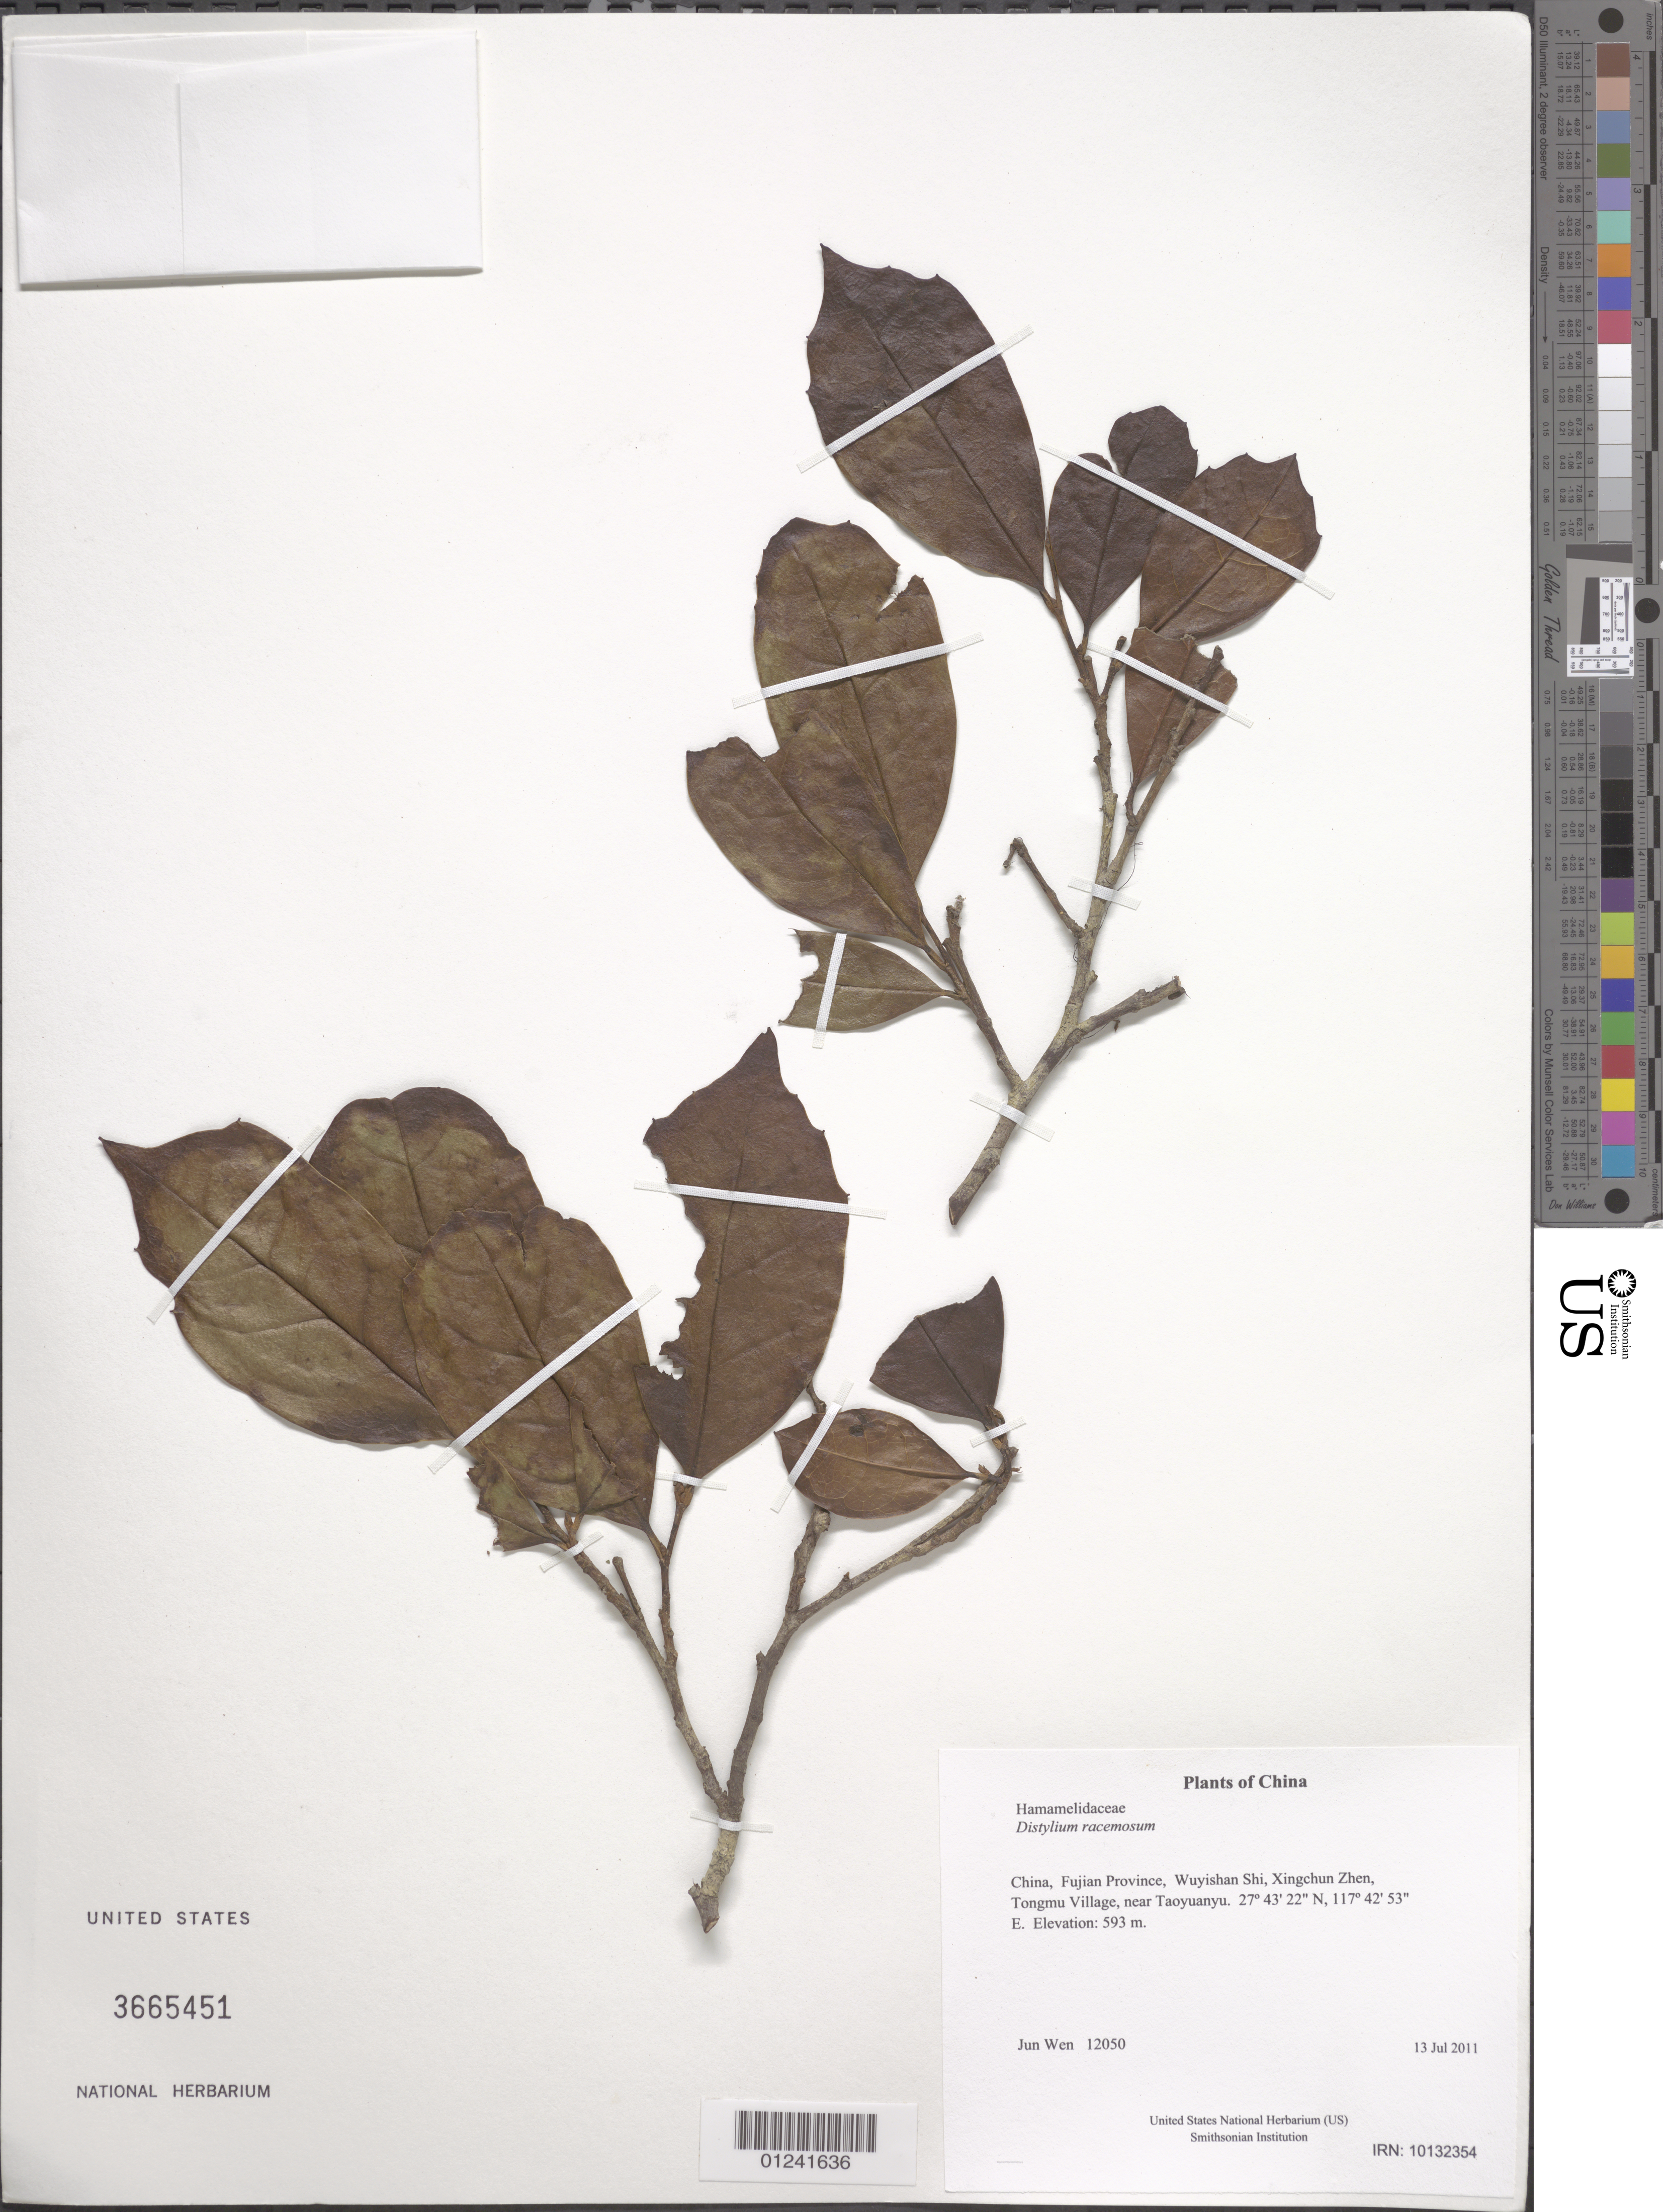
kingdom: Plantae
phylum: Tracheophyta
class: Magnoliopsida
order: Saxifragales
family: Hamamelidaceae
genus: Distylium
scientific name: Distylium racemosum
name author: Siebold & Zucc.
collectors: J. Wen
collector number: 12050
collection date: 2011-07-13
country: China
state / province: Fujian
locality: Wuyishan Shi, Xingchun Zhen, Tongmu Village, near Taoyuanyu.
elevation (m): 593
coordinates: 27 43 22.2 N, 117 42 52.9 E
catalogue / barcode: US 3665451